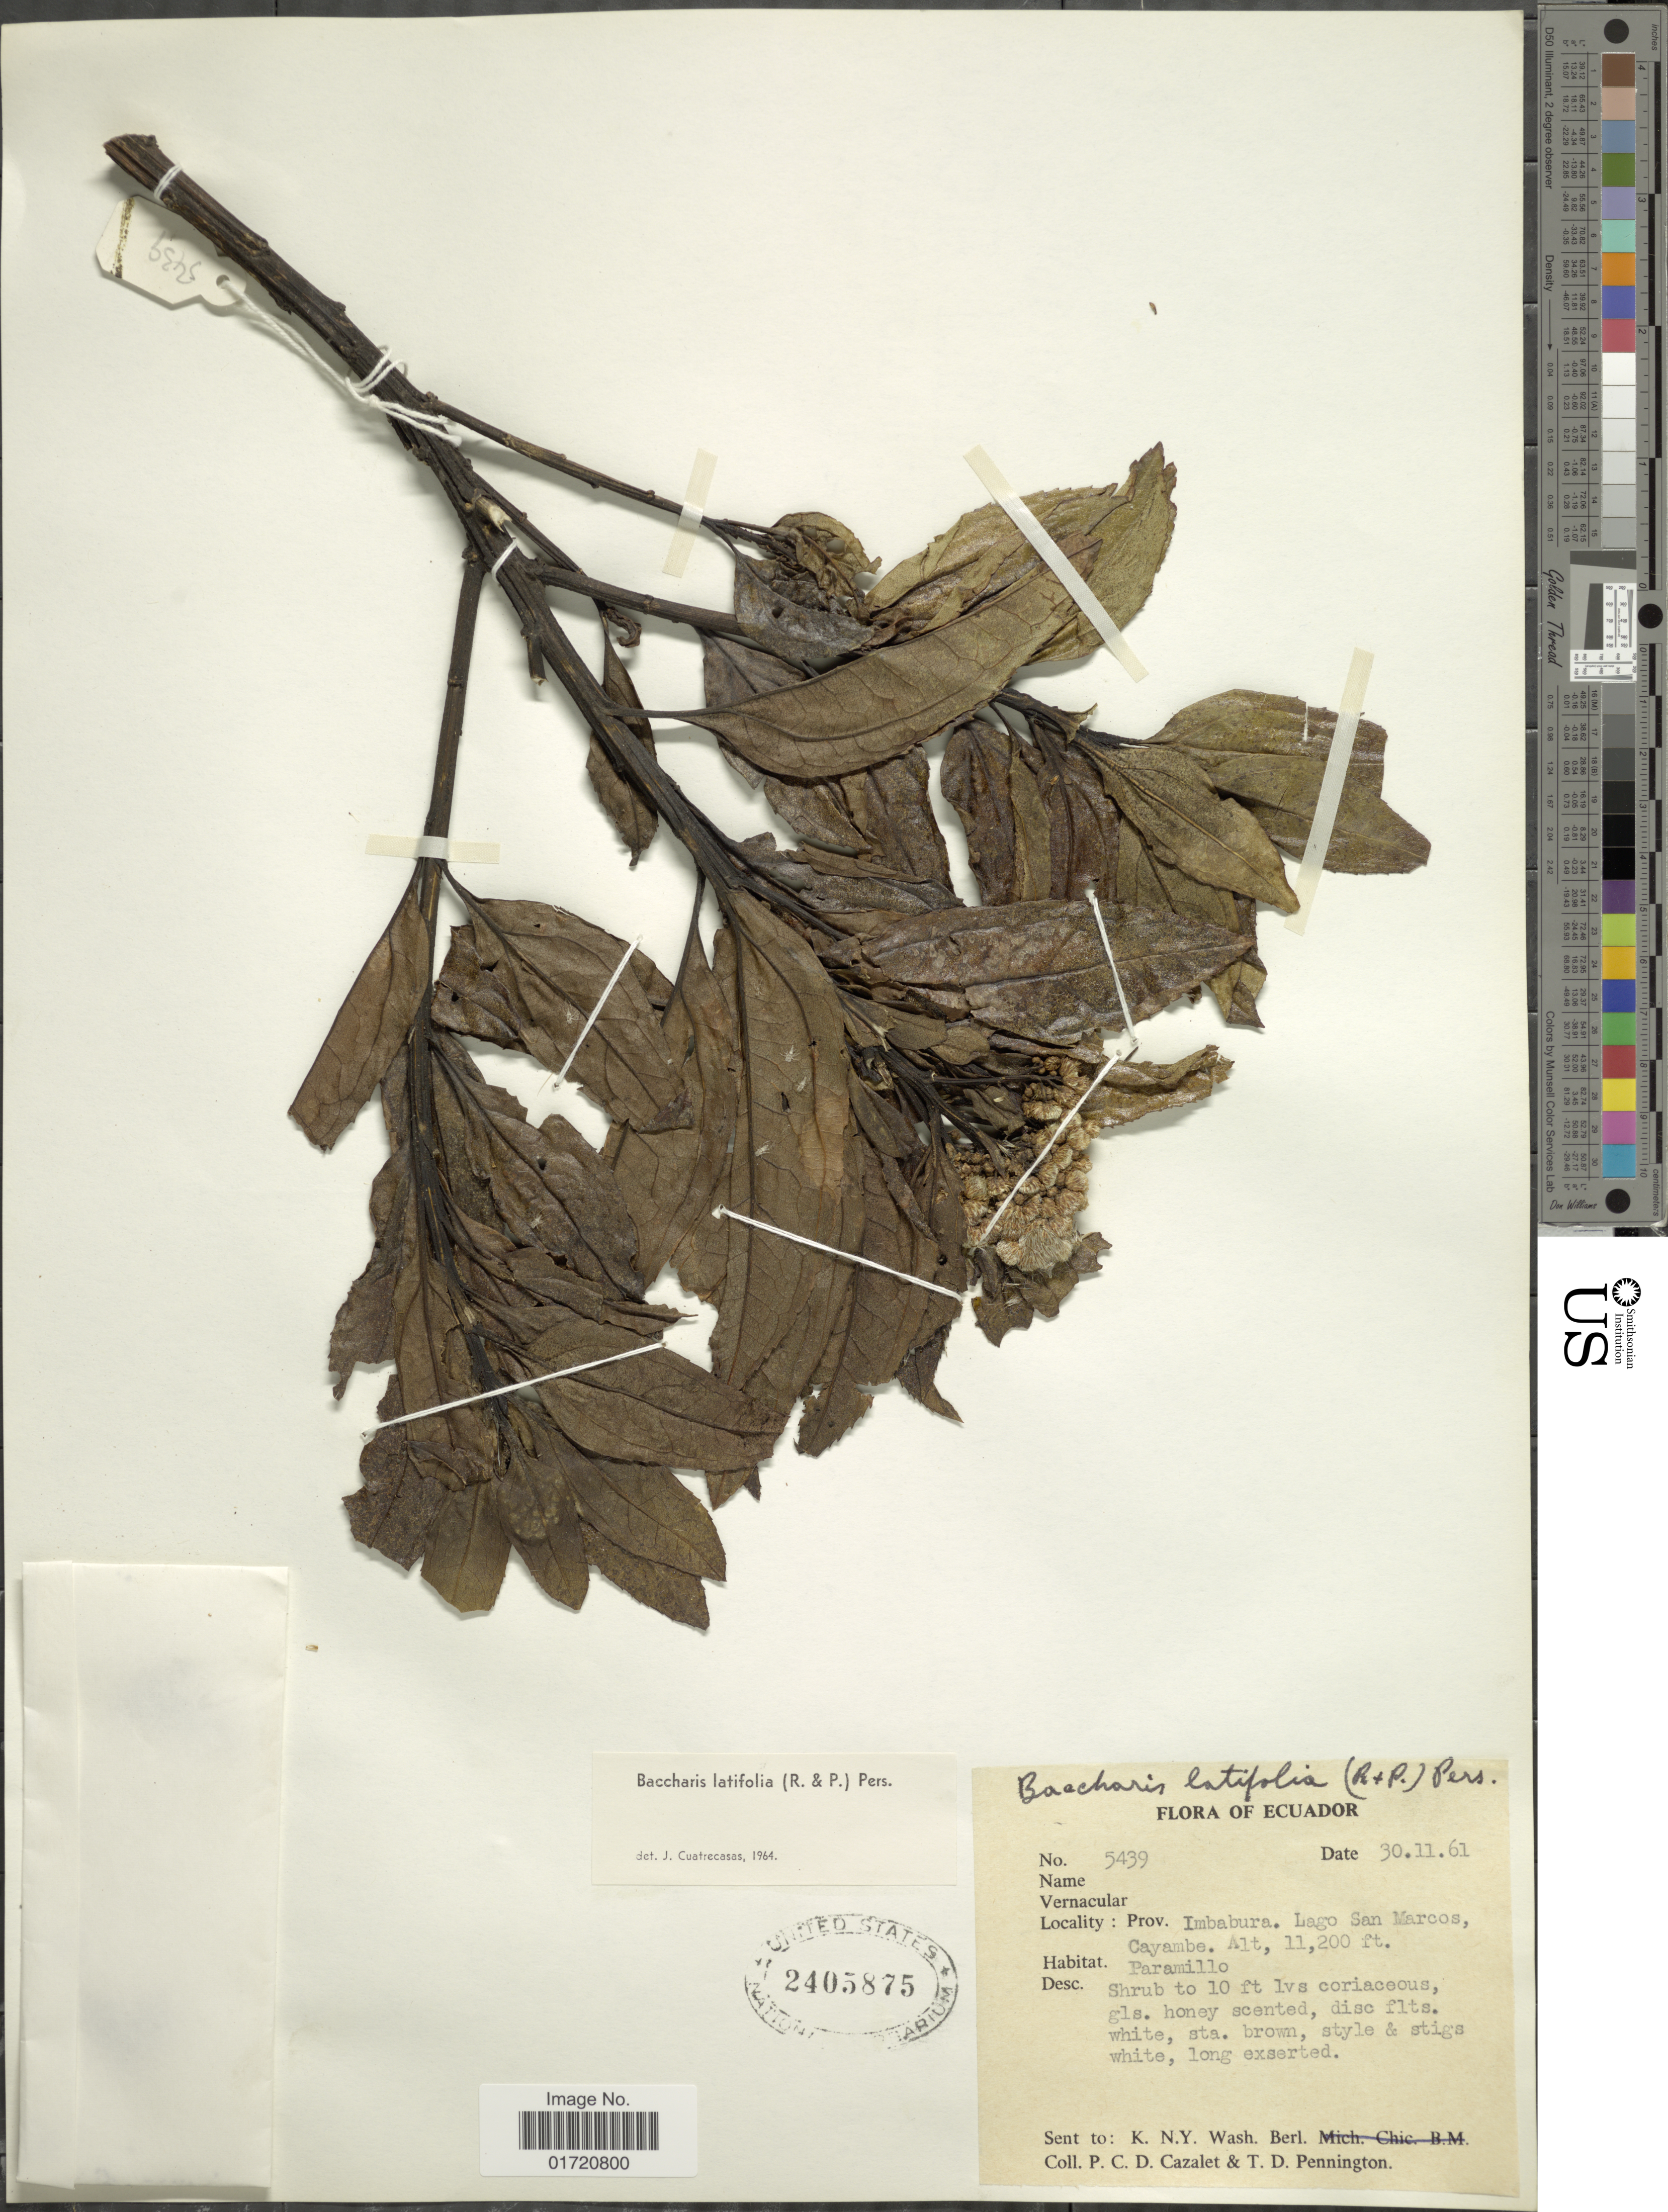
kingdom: Plantae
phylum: Tracheophyta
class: Magnoliopsida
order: Asterales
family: Asteraceae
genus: Baccharis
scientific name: Baccharis latifolia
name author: (Ruiz & Pav.) Pers.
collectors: P. C. D. Cazalet & T. D. Pennington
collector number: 5439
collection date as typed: Transcribed d/m/y: 30/11/61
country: Ecuador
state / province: Imbabura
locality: Lago San Marcos, Cayambe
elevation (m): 3414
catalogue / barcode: US 2405875